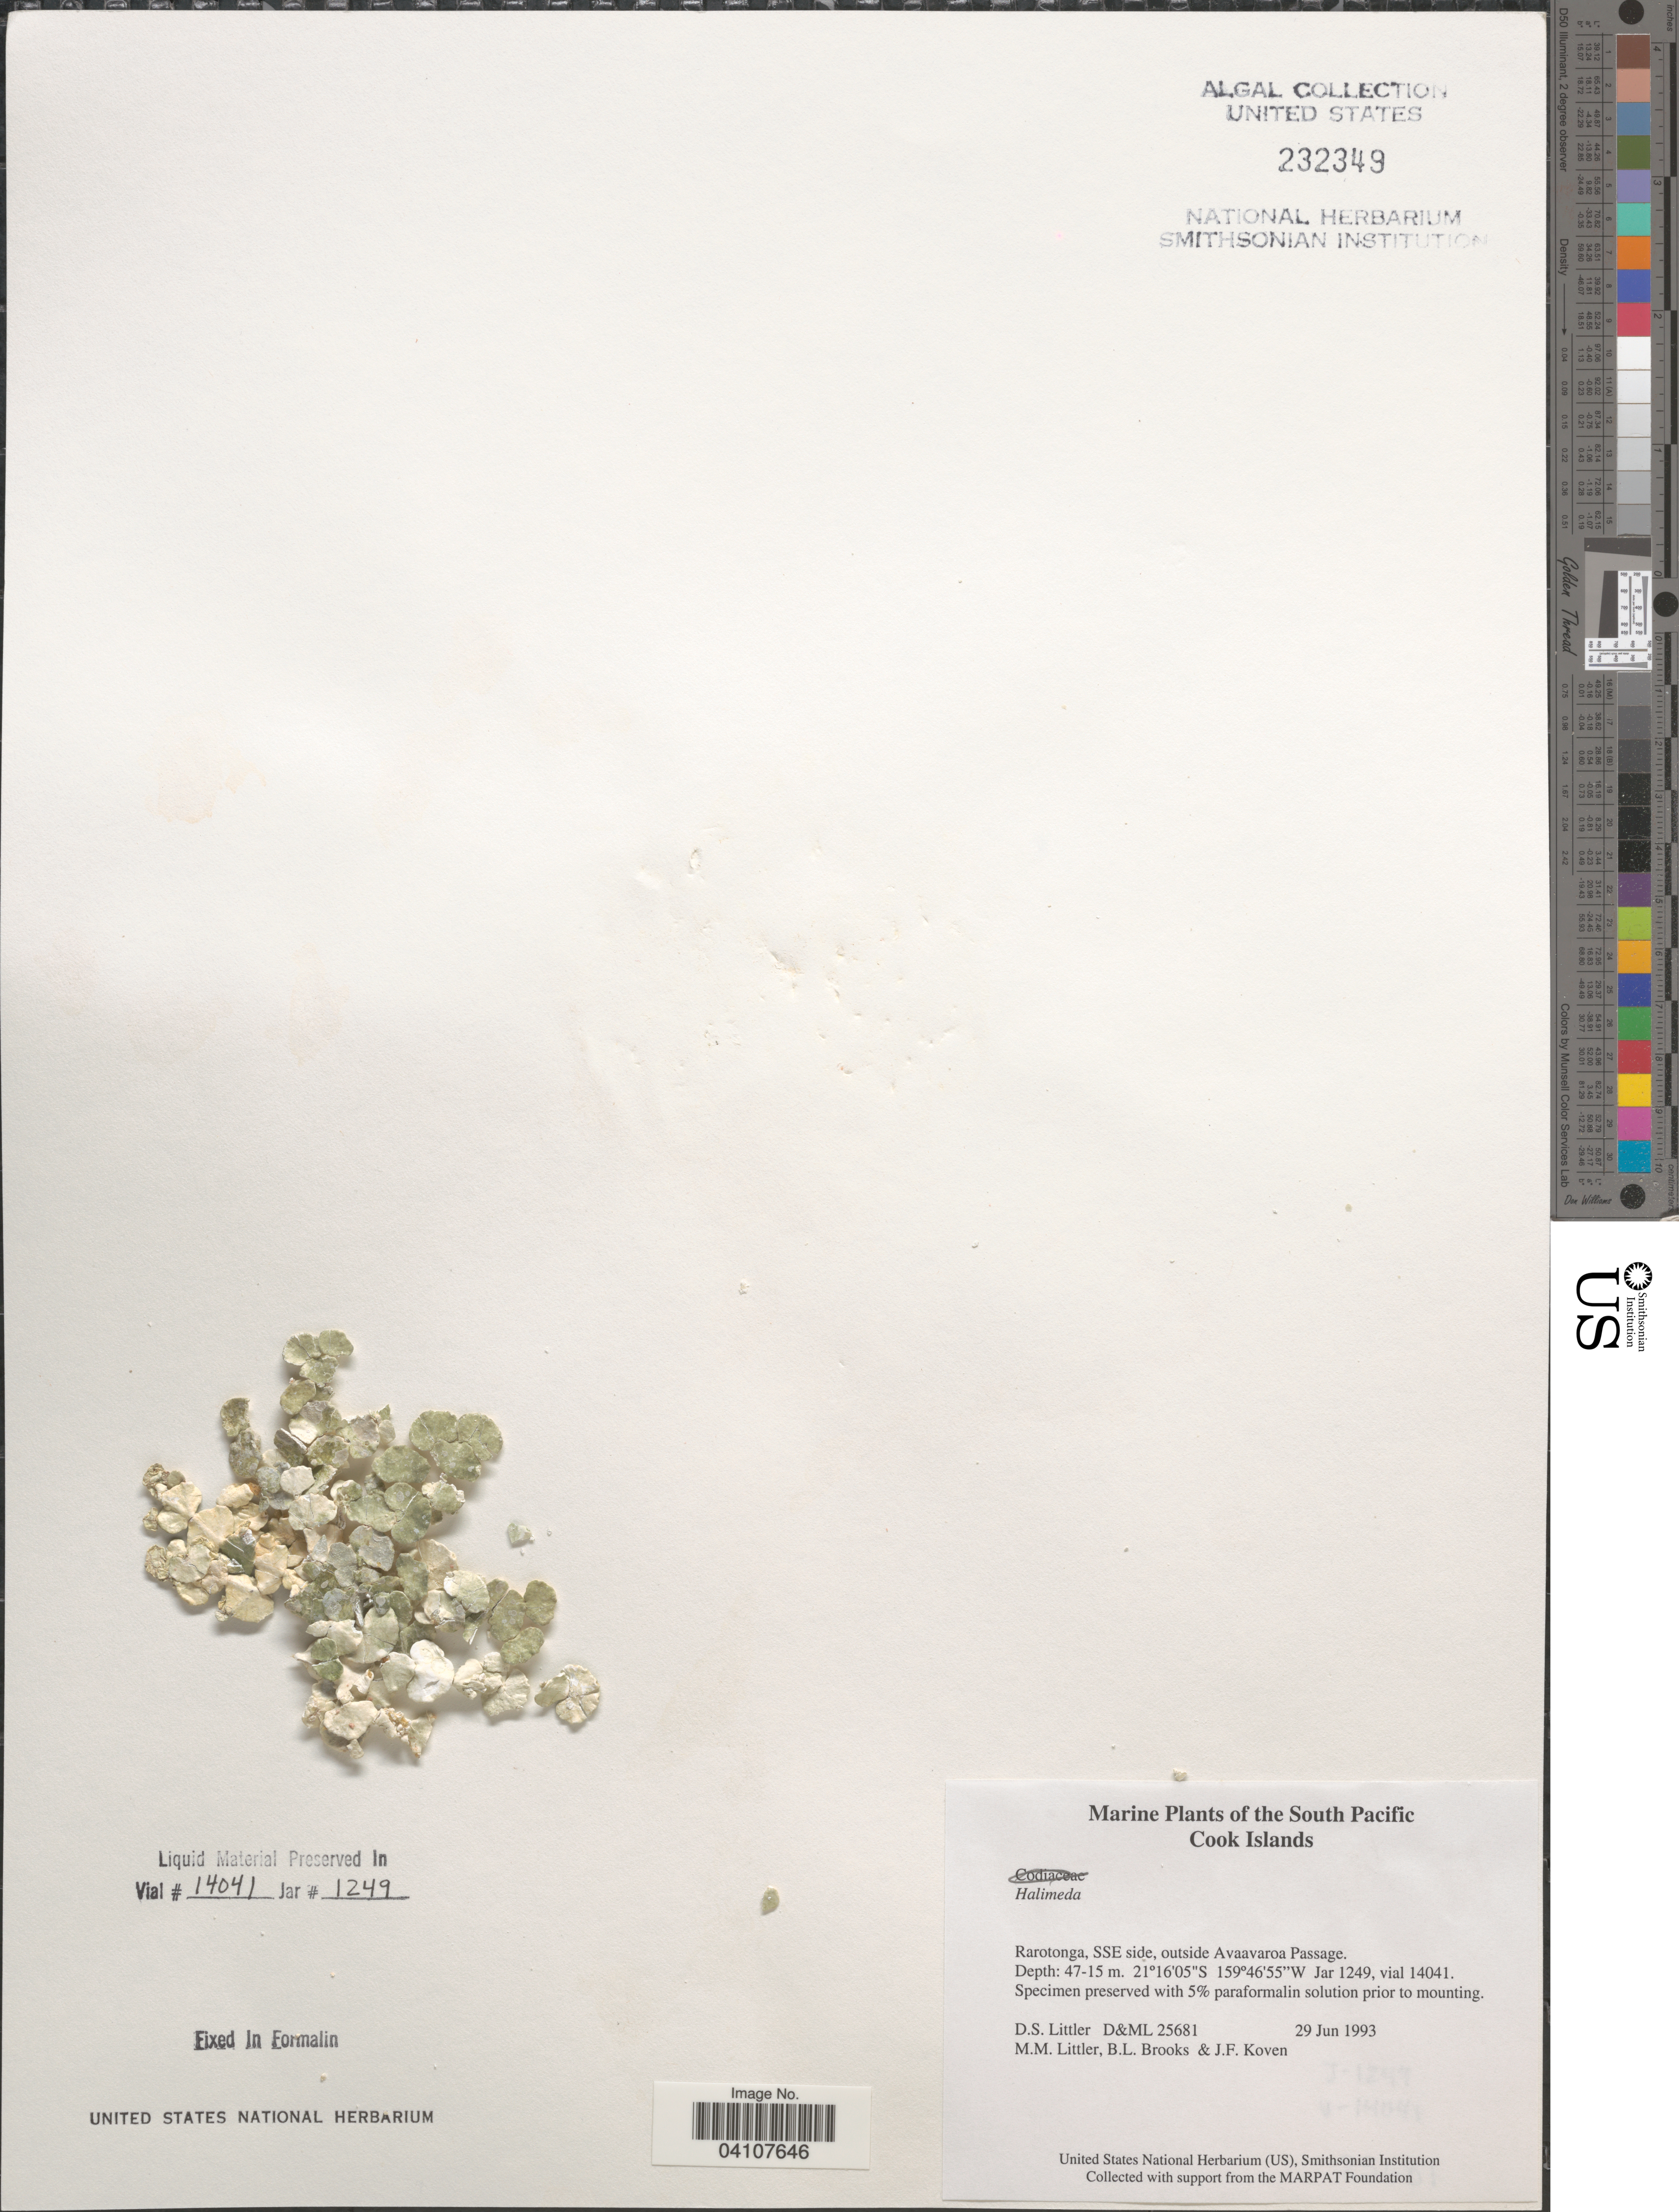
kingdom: Plantae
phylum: Chlorophyta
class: Ulvophyceae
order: Bryopsidales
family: Halimedaceae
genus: Halimeda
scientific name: Halimeda sp.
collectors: D. S. Littler, B. Brooks & J. Koven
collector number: D&ML25681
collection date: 1993-06-29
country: Cook Islands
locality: South Pacific. Rarotonga, SSE side, outside Avaavaroa Passage.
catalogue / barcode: US 232349